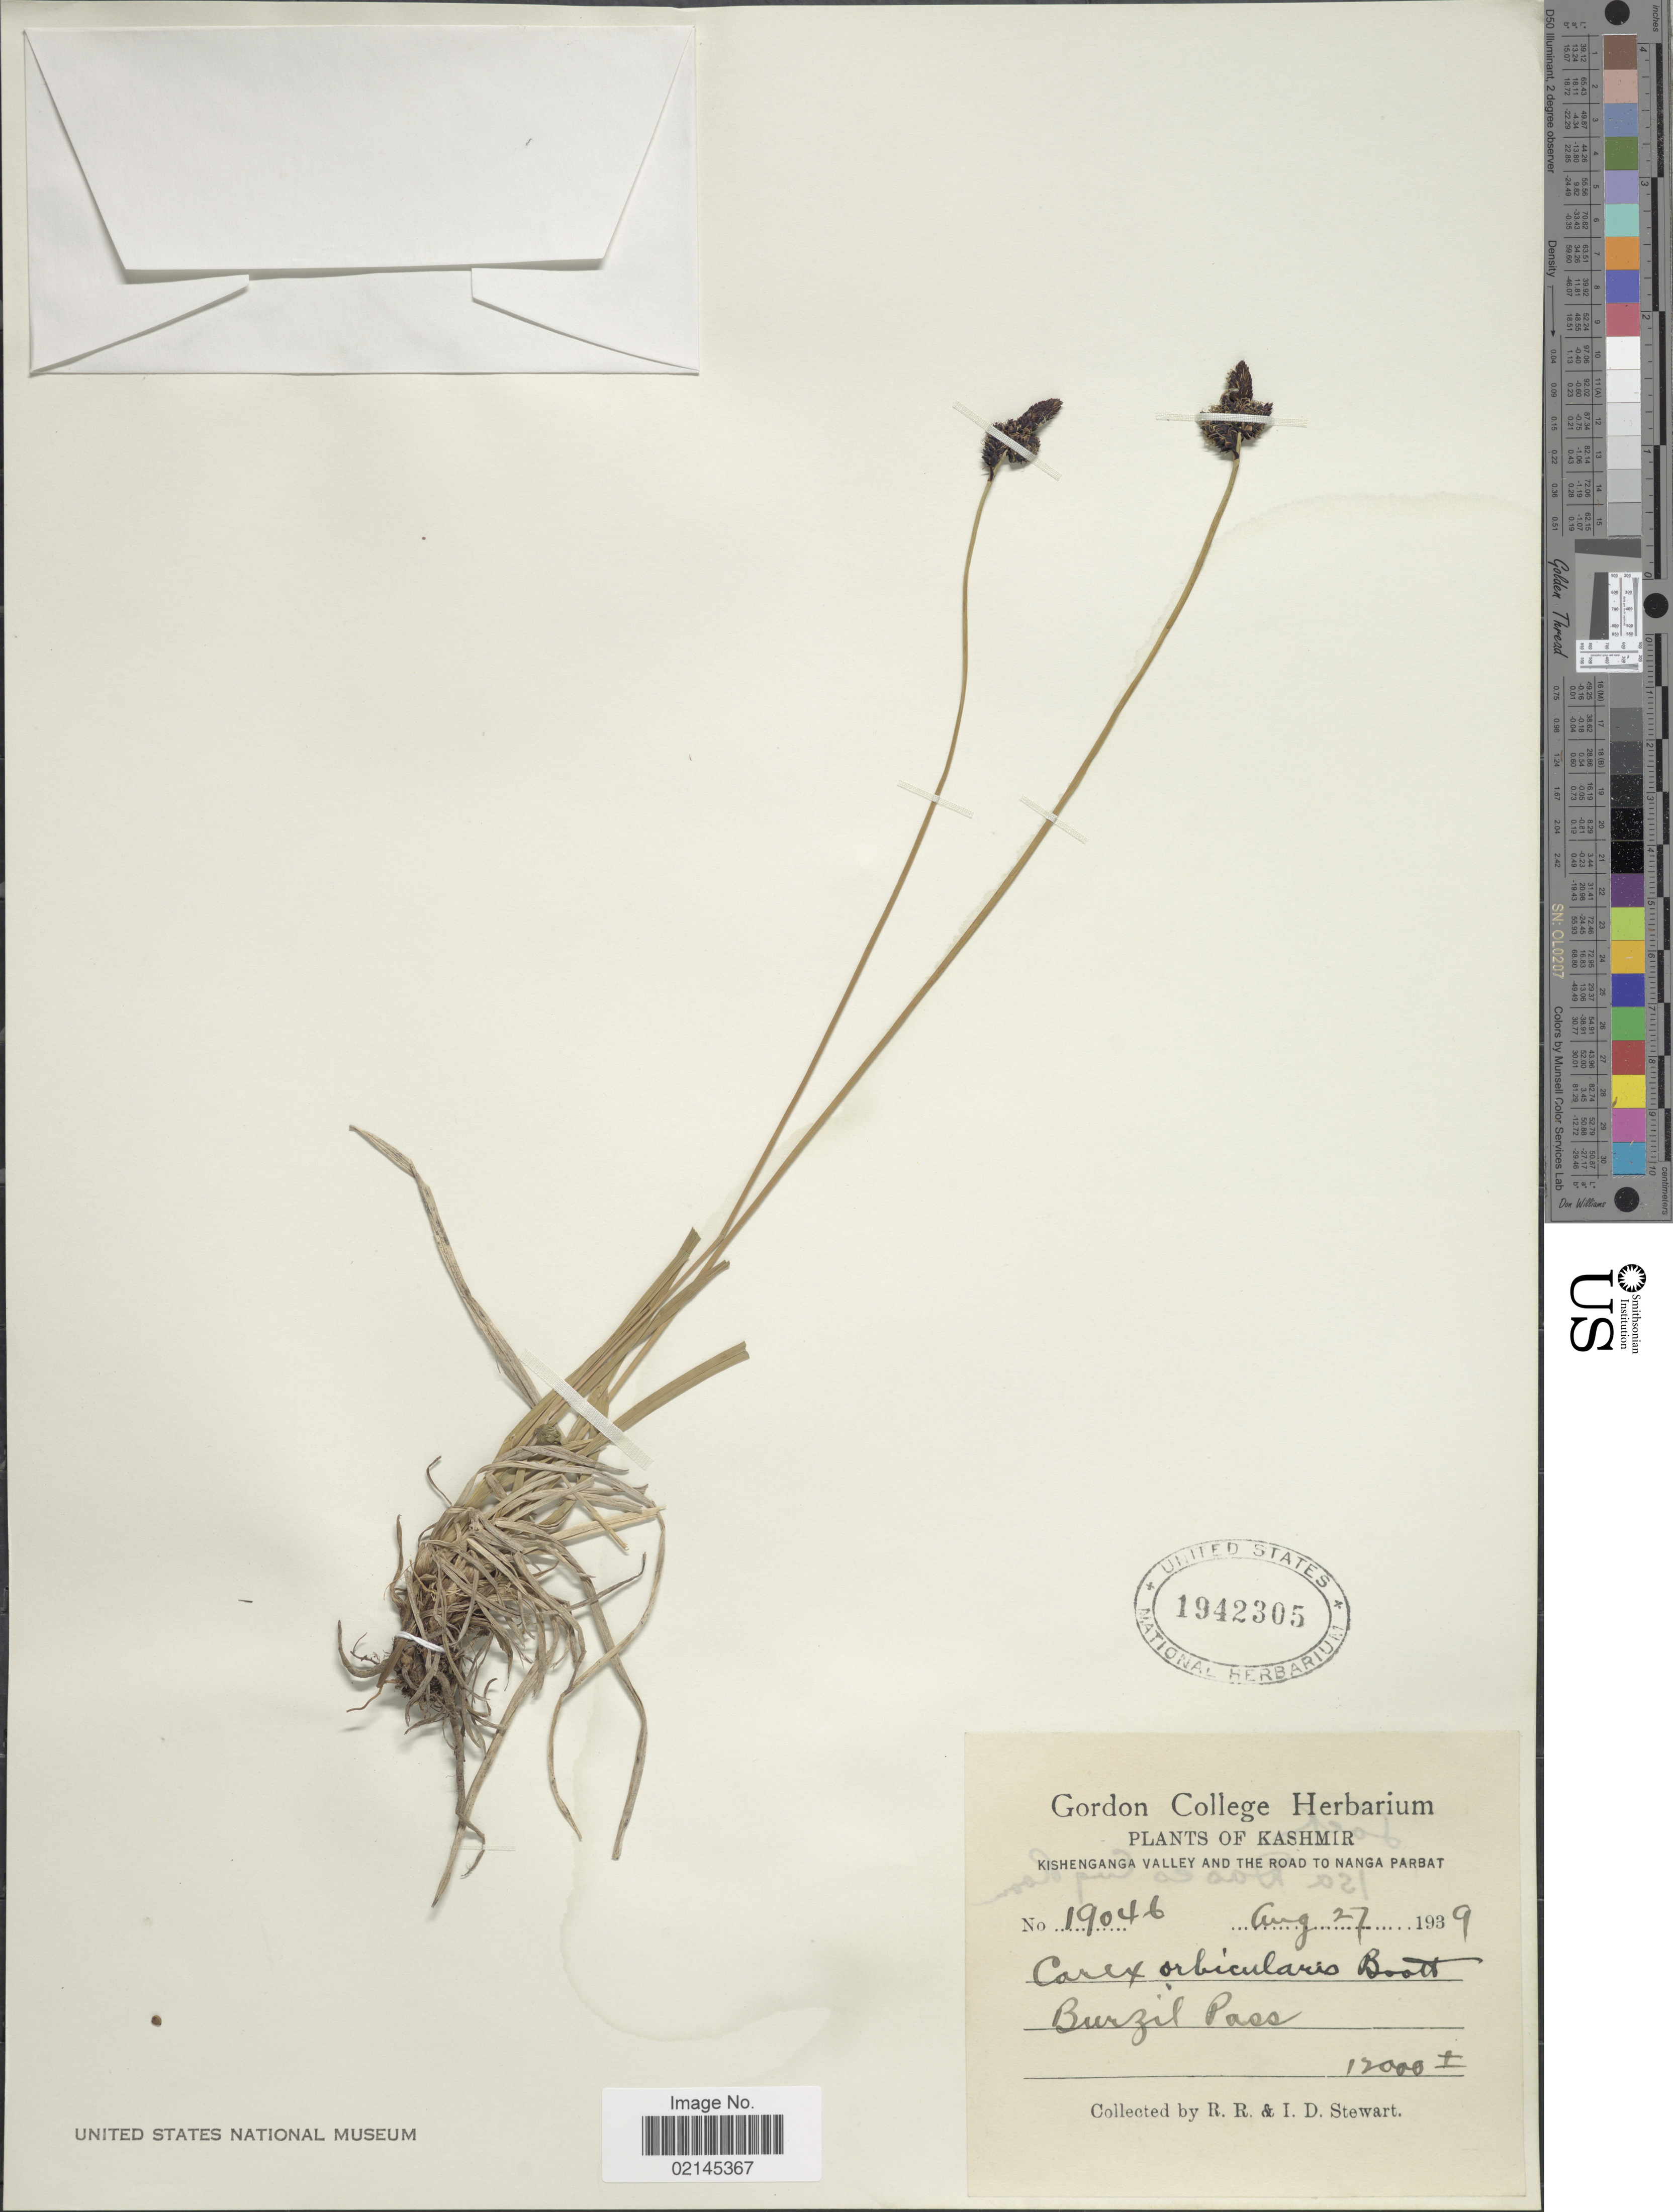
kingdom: Plantae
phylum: Tracheophyta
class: Liliopsida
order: Poales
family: Cyperaceae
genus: Carex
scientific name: Carex orbicularis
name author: Boott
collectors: R. R. Stewart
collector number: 19046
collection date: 1939-08-27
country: India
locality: Kashmir, Kishenganga Valley and the road to Nanga Parbat, Burzill Pass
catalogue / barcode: US 1942305